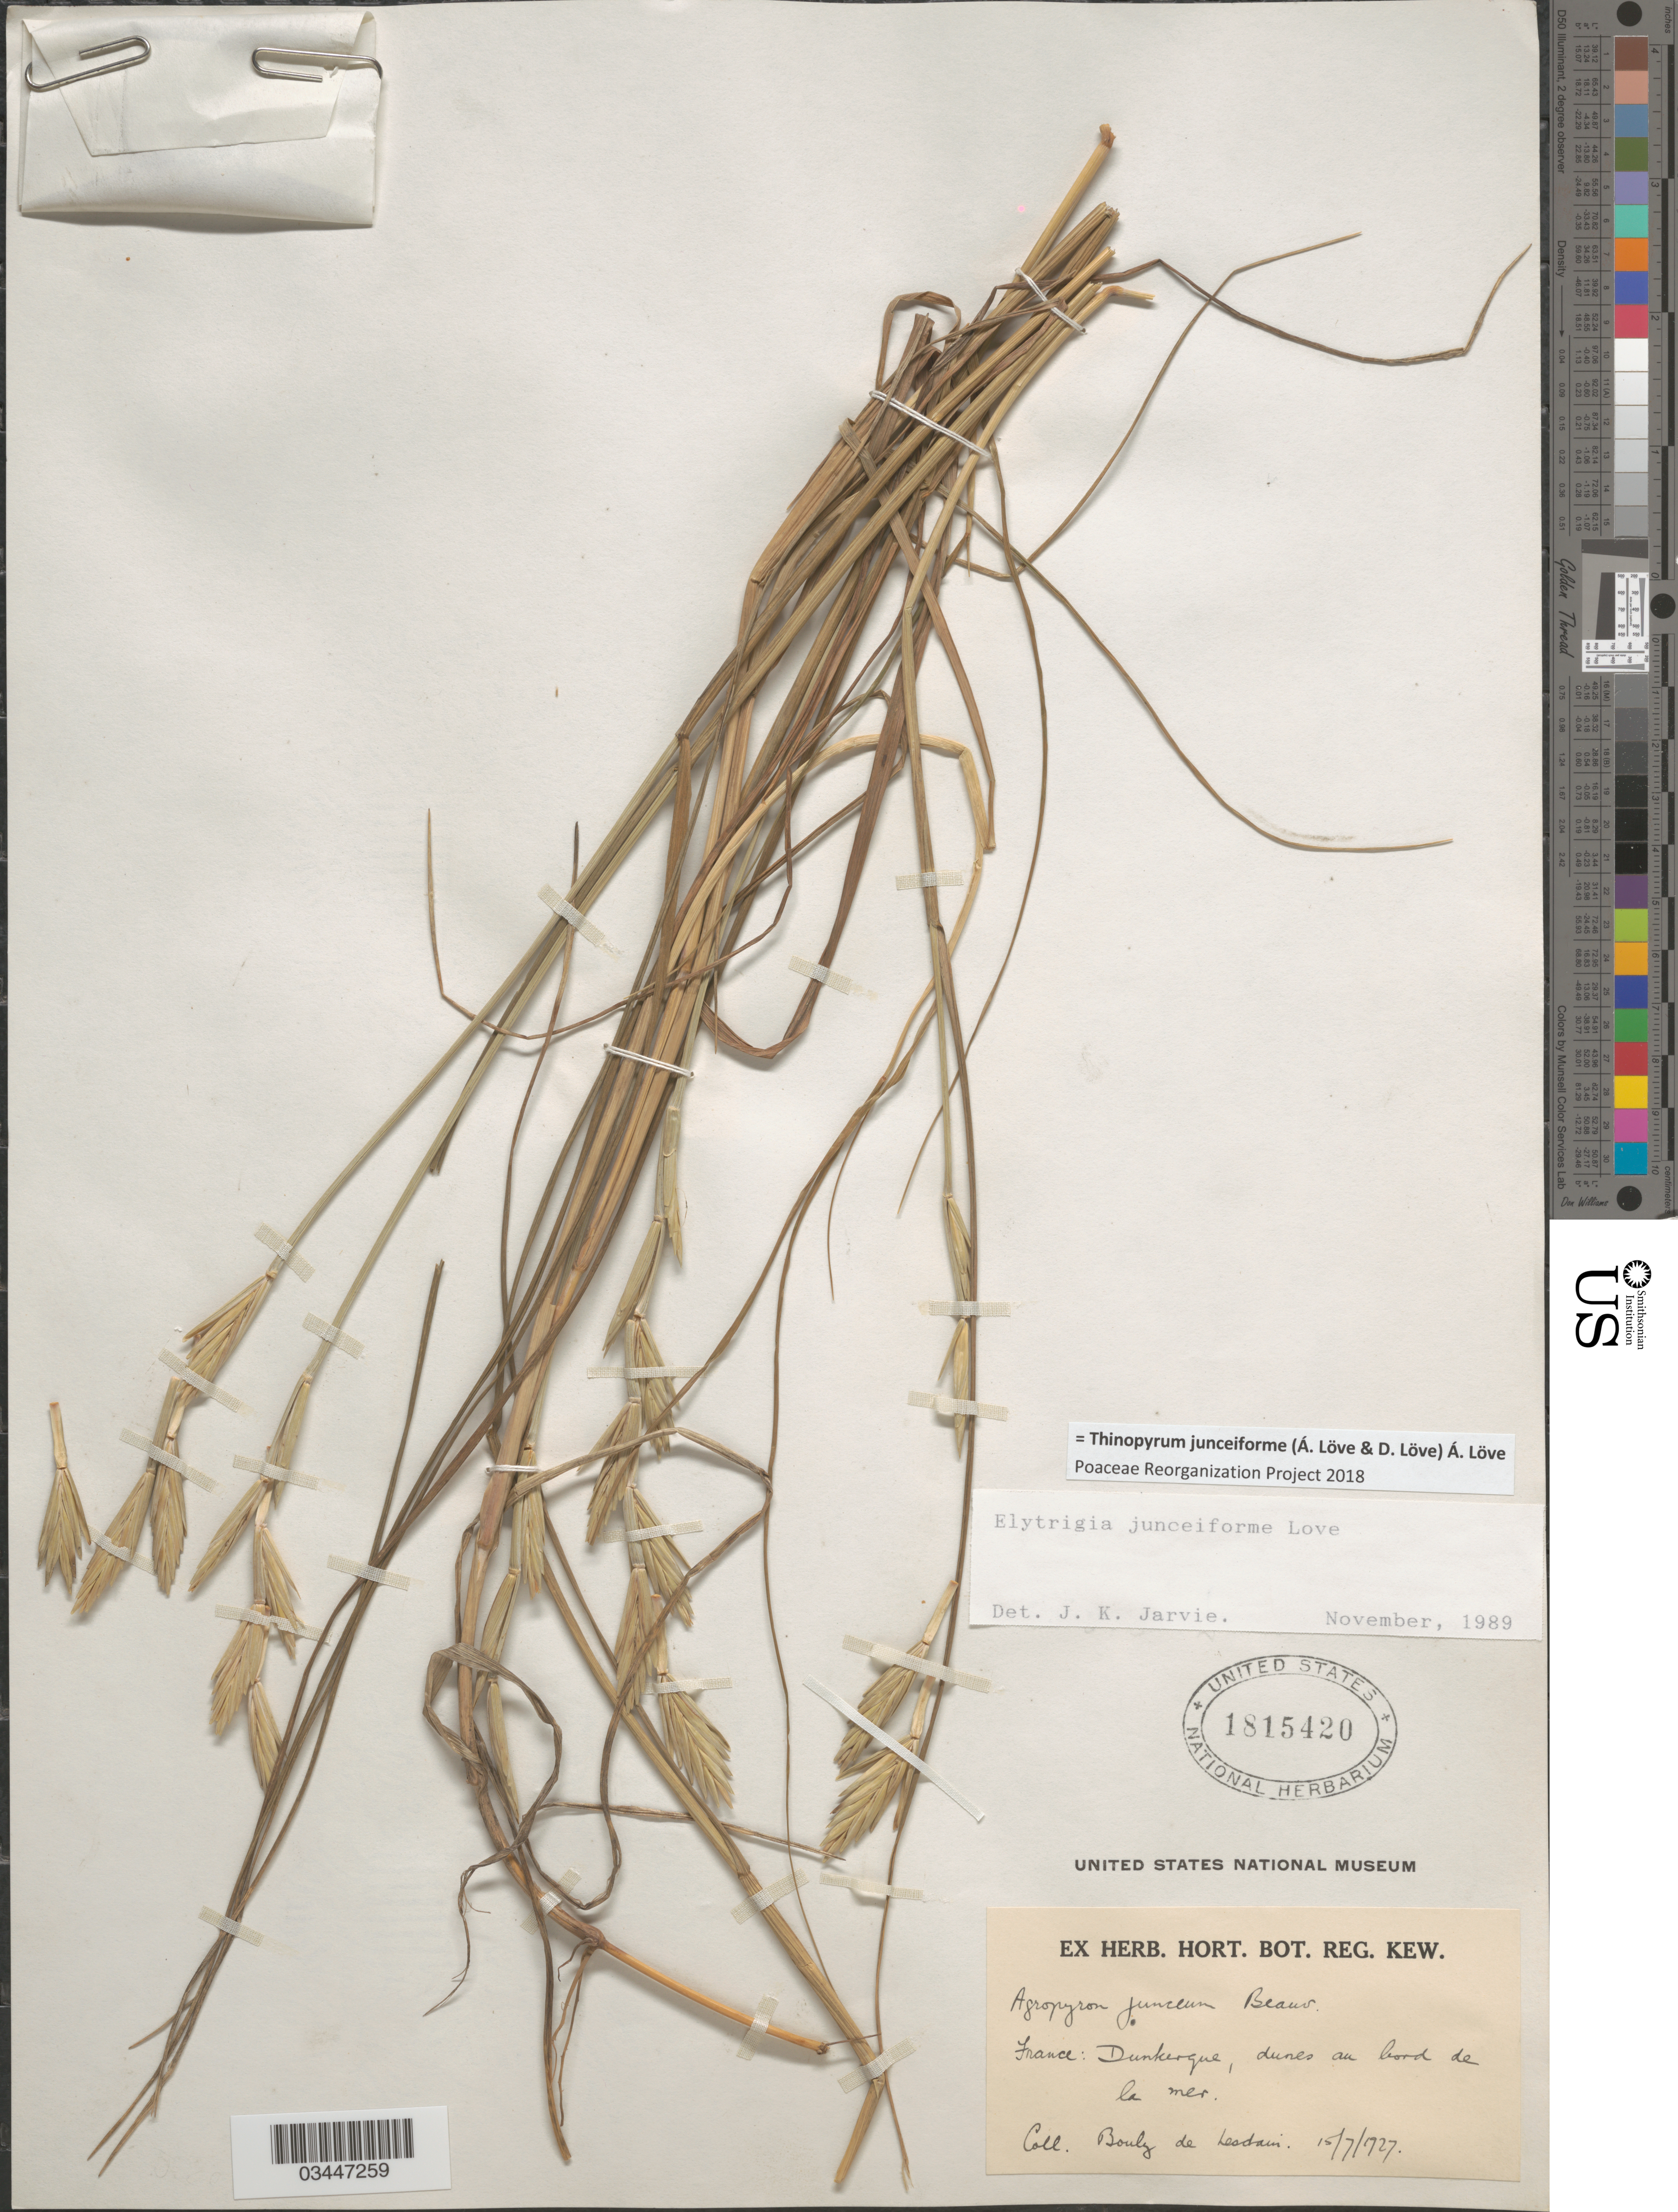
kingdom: Plantae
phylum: Tracheophyta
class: Liliopsida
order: Poales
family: Poaceae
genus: Thinopyrum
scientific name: Thinopyrum junceiforme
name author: (Á. Löve & D. Löve) Á. Löve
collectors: M. Bouly de Lesdain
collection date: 1927-07-15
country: France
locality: Dunkerque, dunes au bord de la mer.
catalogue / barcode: US 1815420